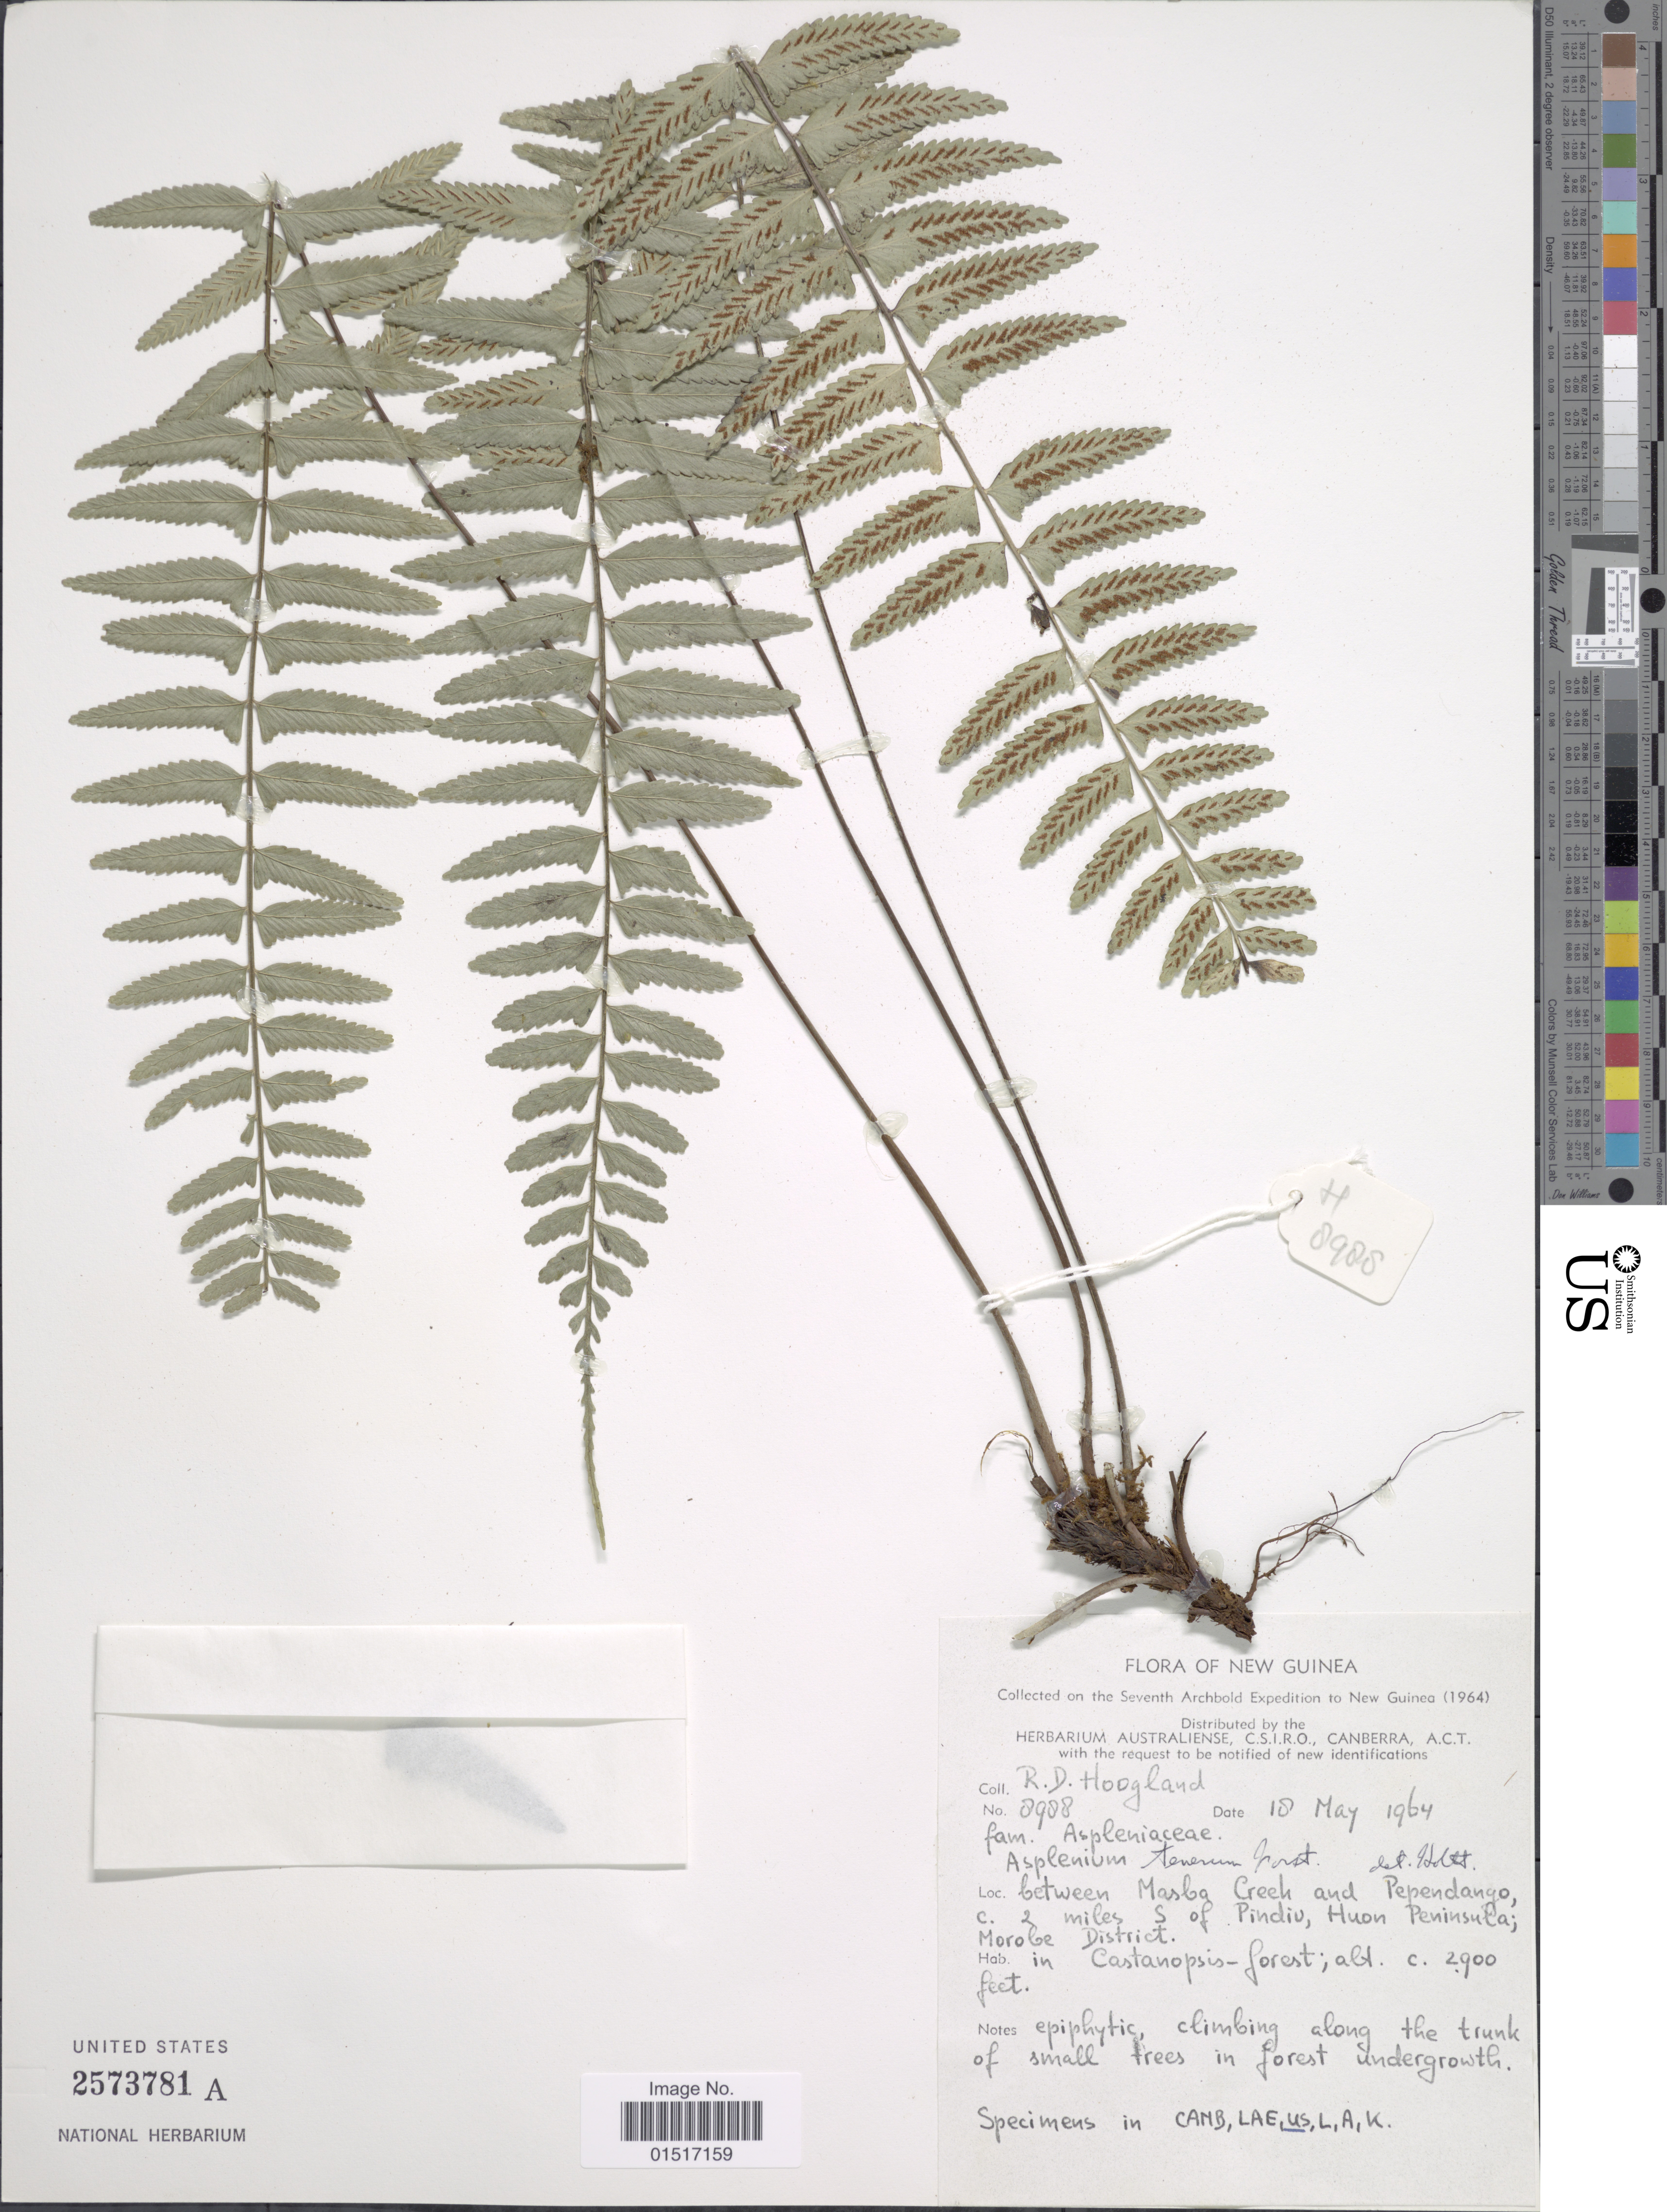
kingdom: Plantae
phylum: Tracheophyta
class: Polypodiopsida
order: Polypodiales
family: Aspleniaceae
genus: Asplenium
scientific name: Asplenium tenerum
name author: G. Forst.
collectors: R. D. Hoogland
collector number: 8988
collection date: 1964-05-18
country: Papua New Guinea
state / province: Morobe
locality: New Guinea. Between Masba Creek and Pependango, c. 2 miles S of Pindiu, Huon Peninsula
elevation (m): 884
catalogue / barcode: US 2573781A